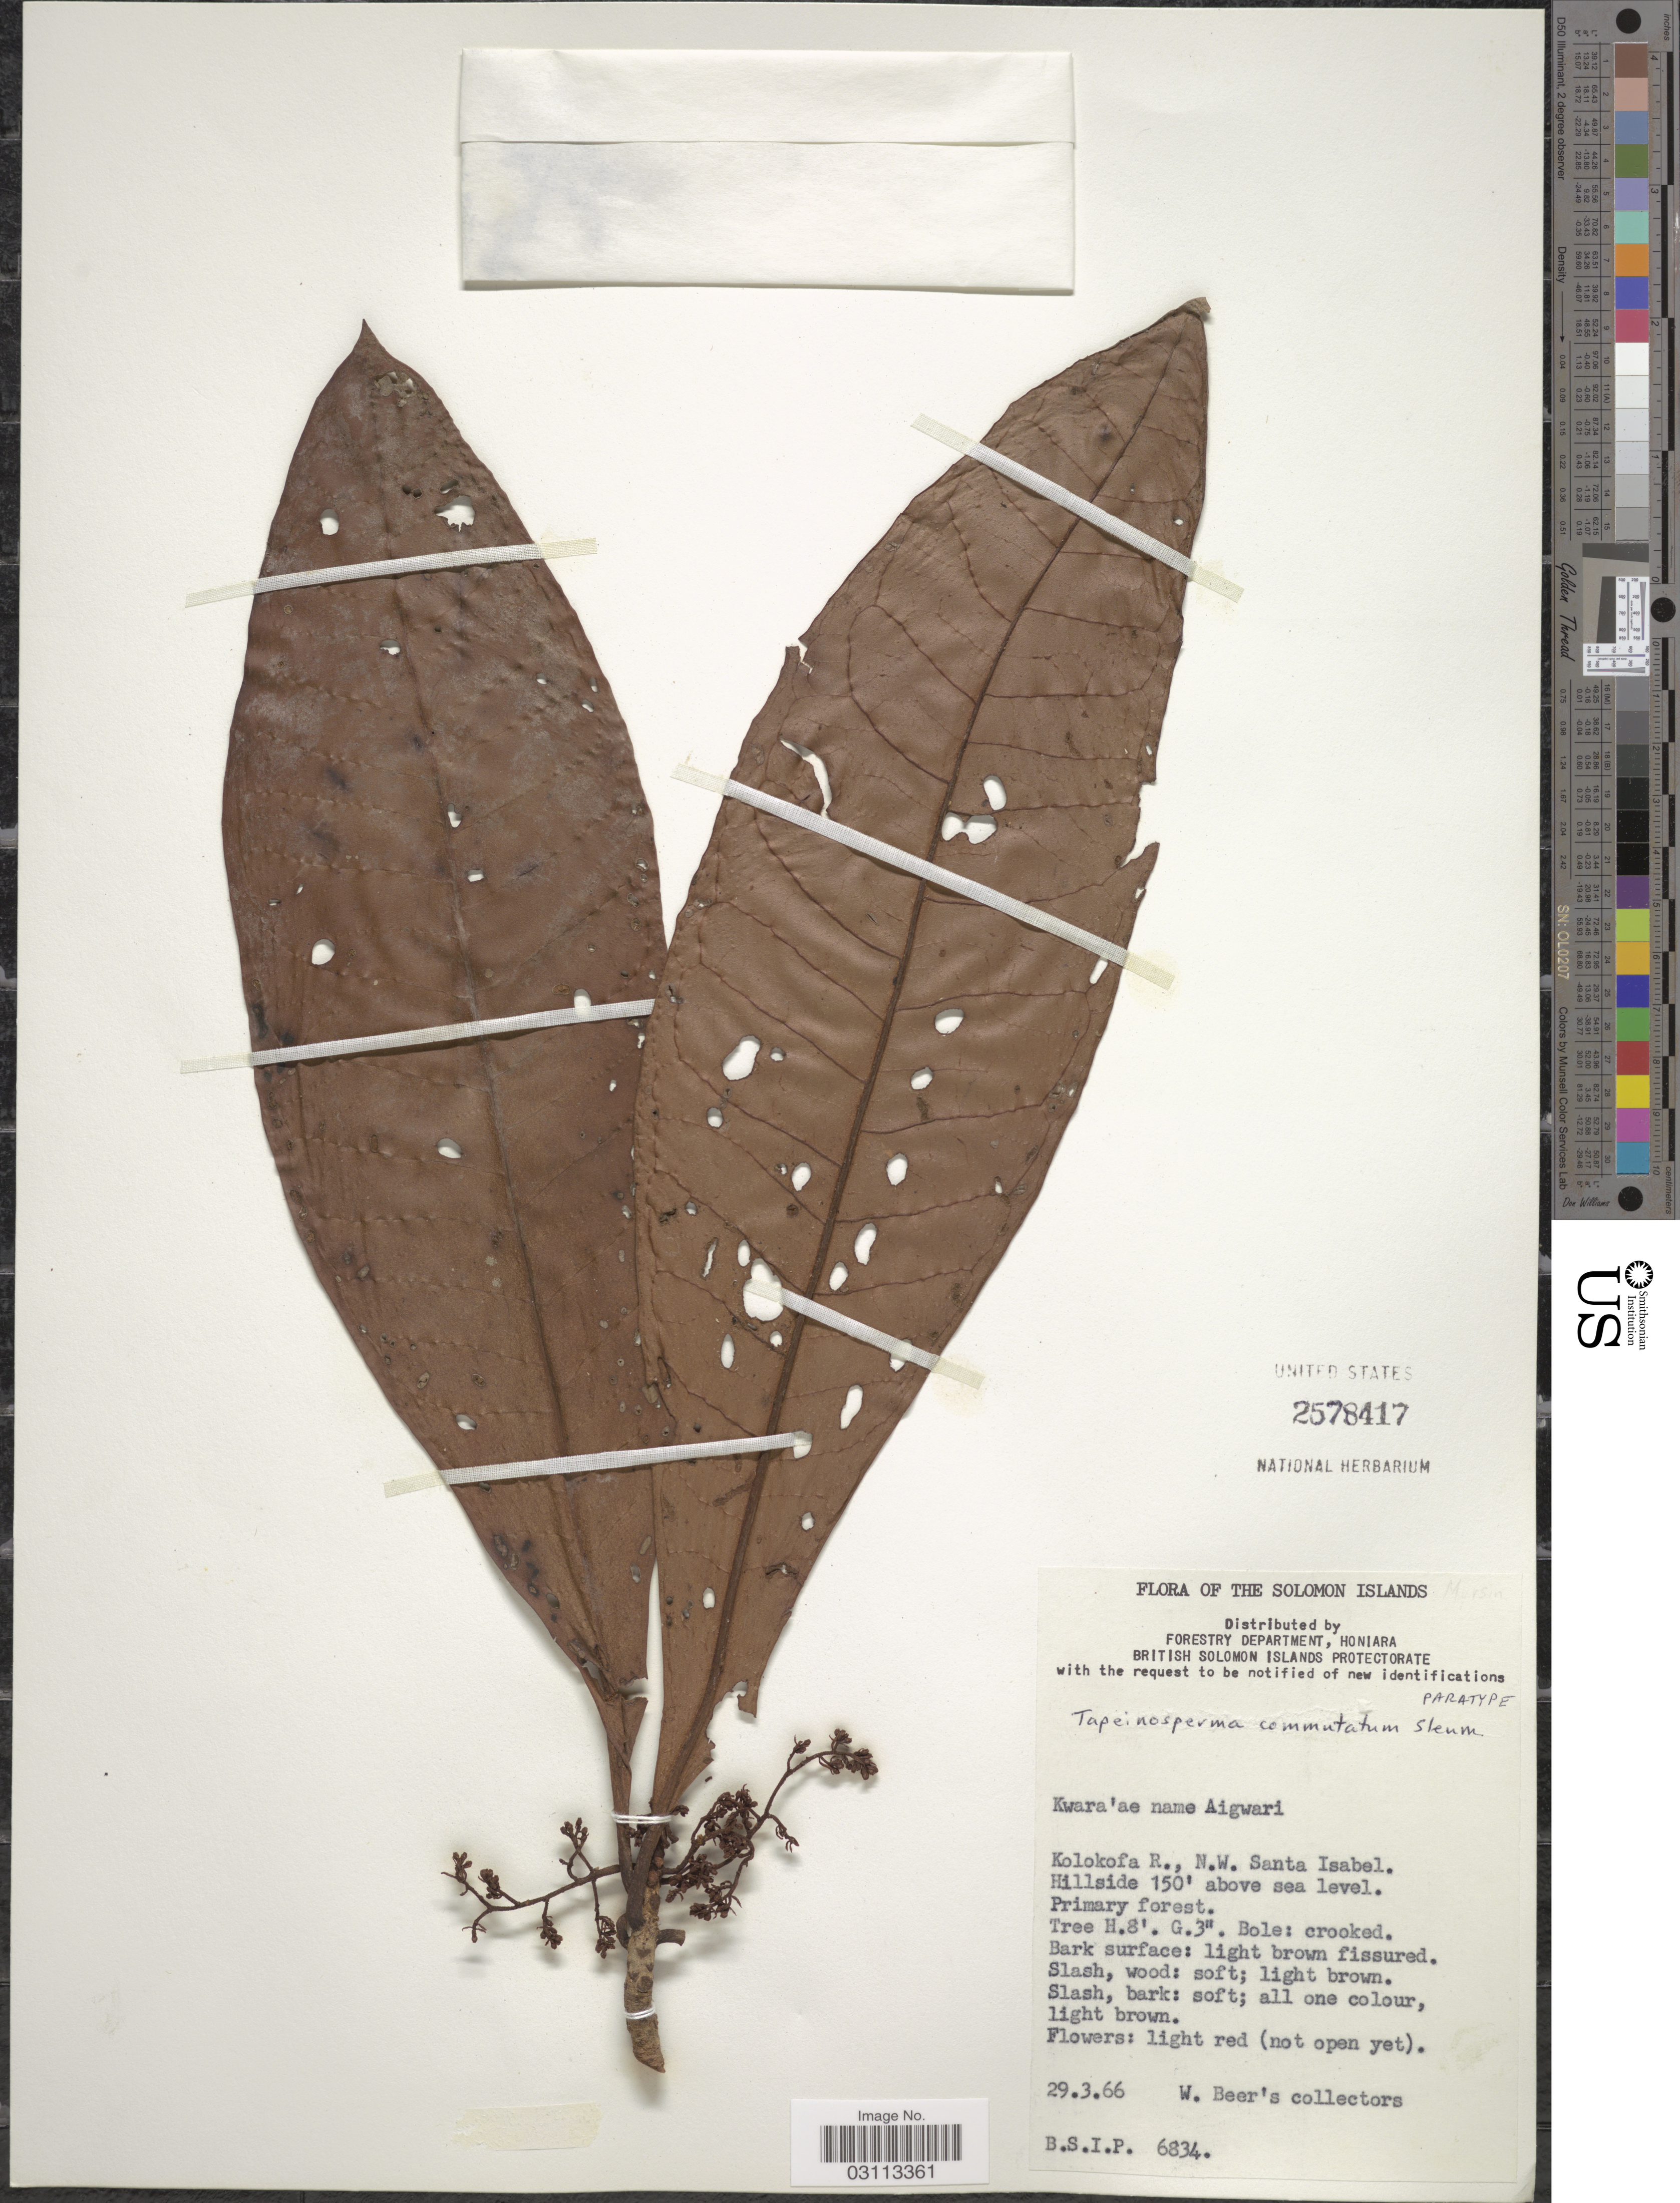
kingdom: Plantae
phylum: Tracheophyta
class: Magnoliopsida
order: Ericales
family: Primulaceae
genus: Tapeinosperma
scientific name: Tapeinosperma commutatum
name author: Sleumer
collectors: Beer's collectors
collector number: BSIP6834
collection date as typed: Transcribed d/m/y: 29/3/66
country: Solomon Islands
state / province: Solomon Islands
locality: Kolokofa R., N.W. Santa Isabel.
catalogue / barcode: US 2578417